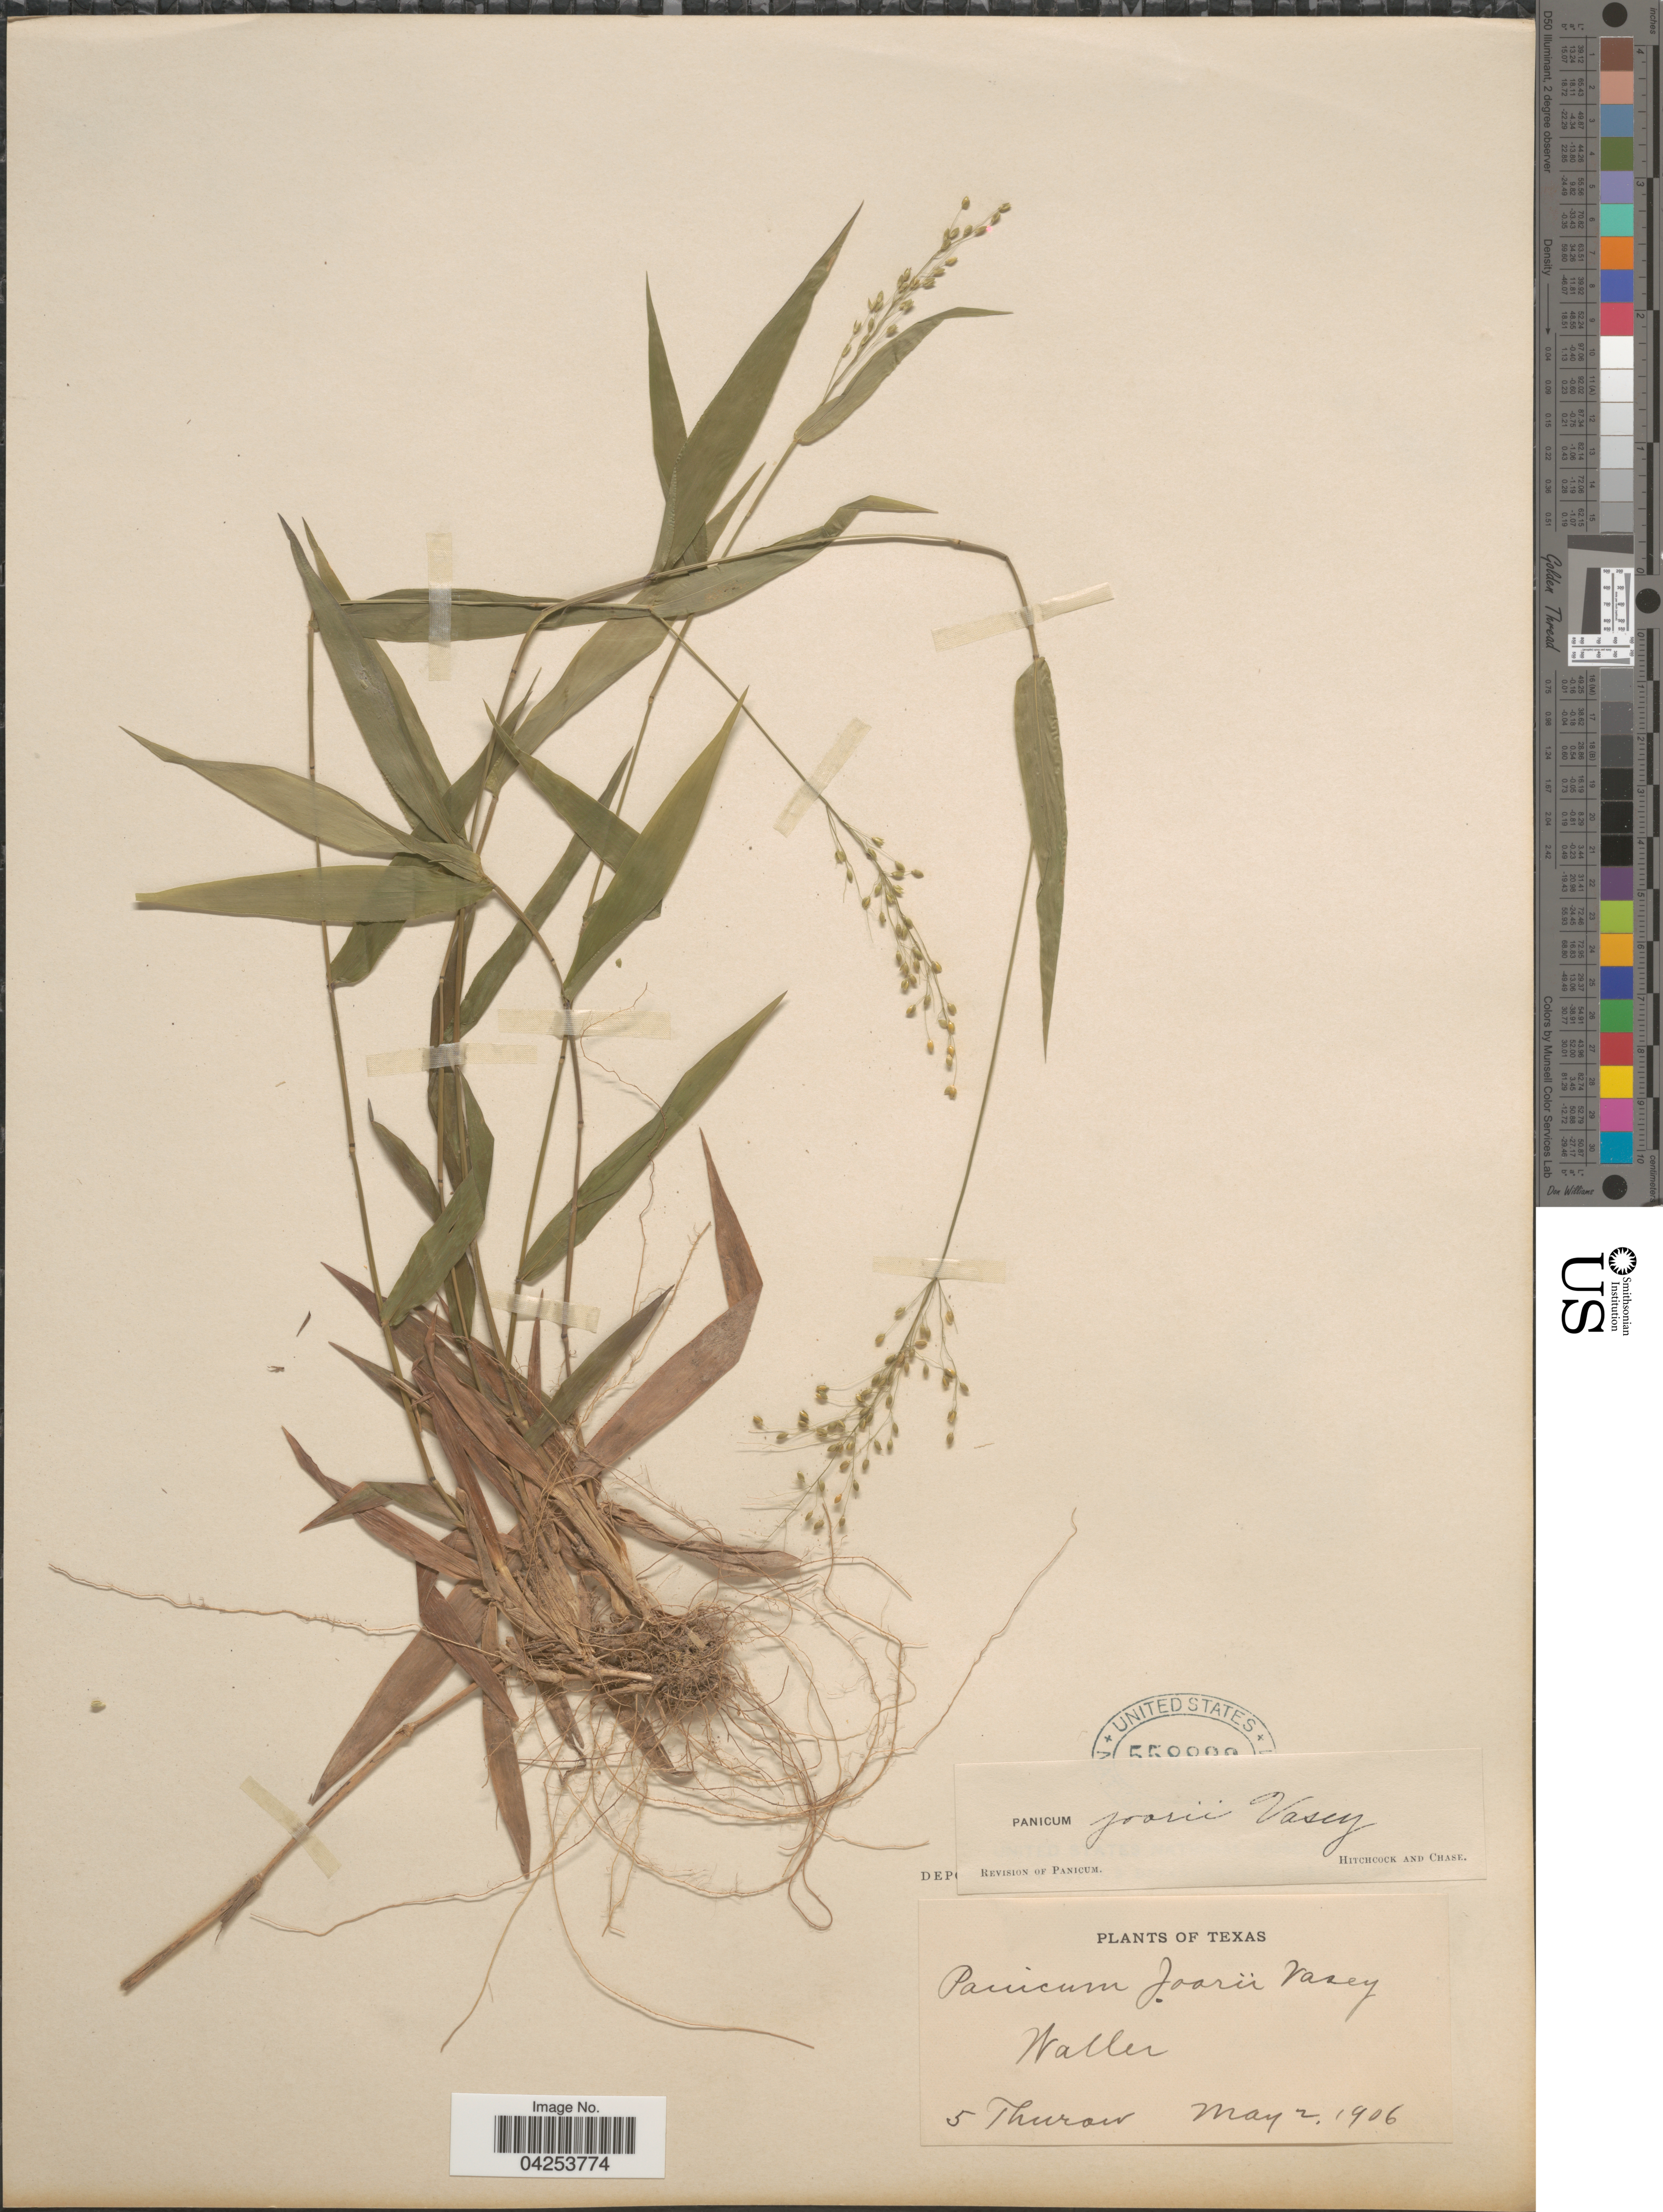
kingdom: Plantae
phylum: Tracheophyta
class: Liliopsida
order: Poales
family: Poaceae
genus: Dichanthelium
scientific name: Dichanthelium commutatum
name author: (Schult.) Gould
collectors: Thurow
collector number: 5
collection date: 1906-05-02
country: United States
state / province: Texas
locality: Waller.